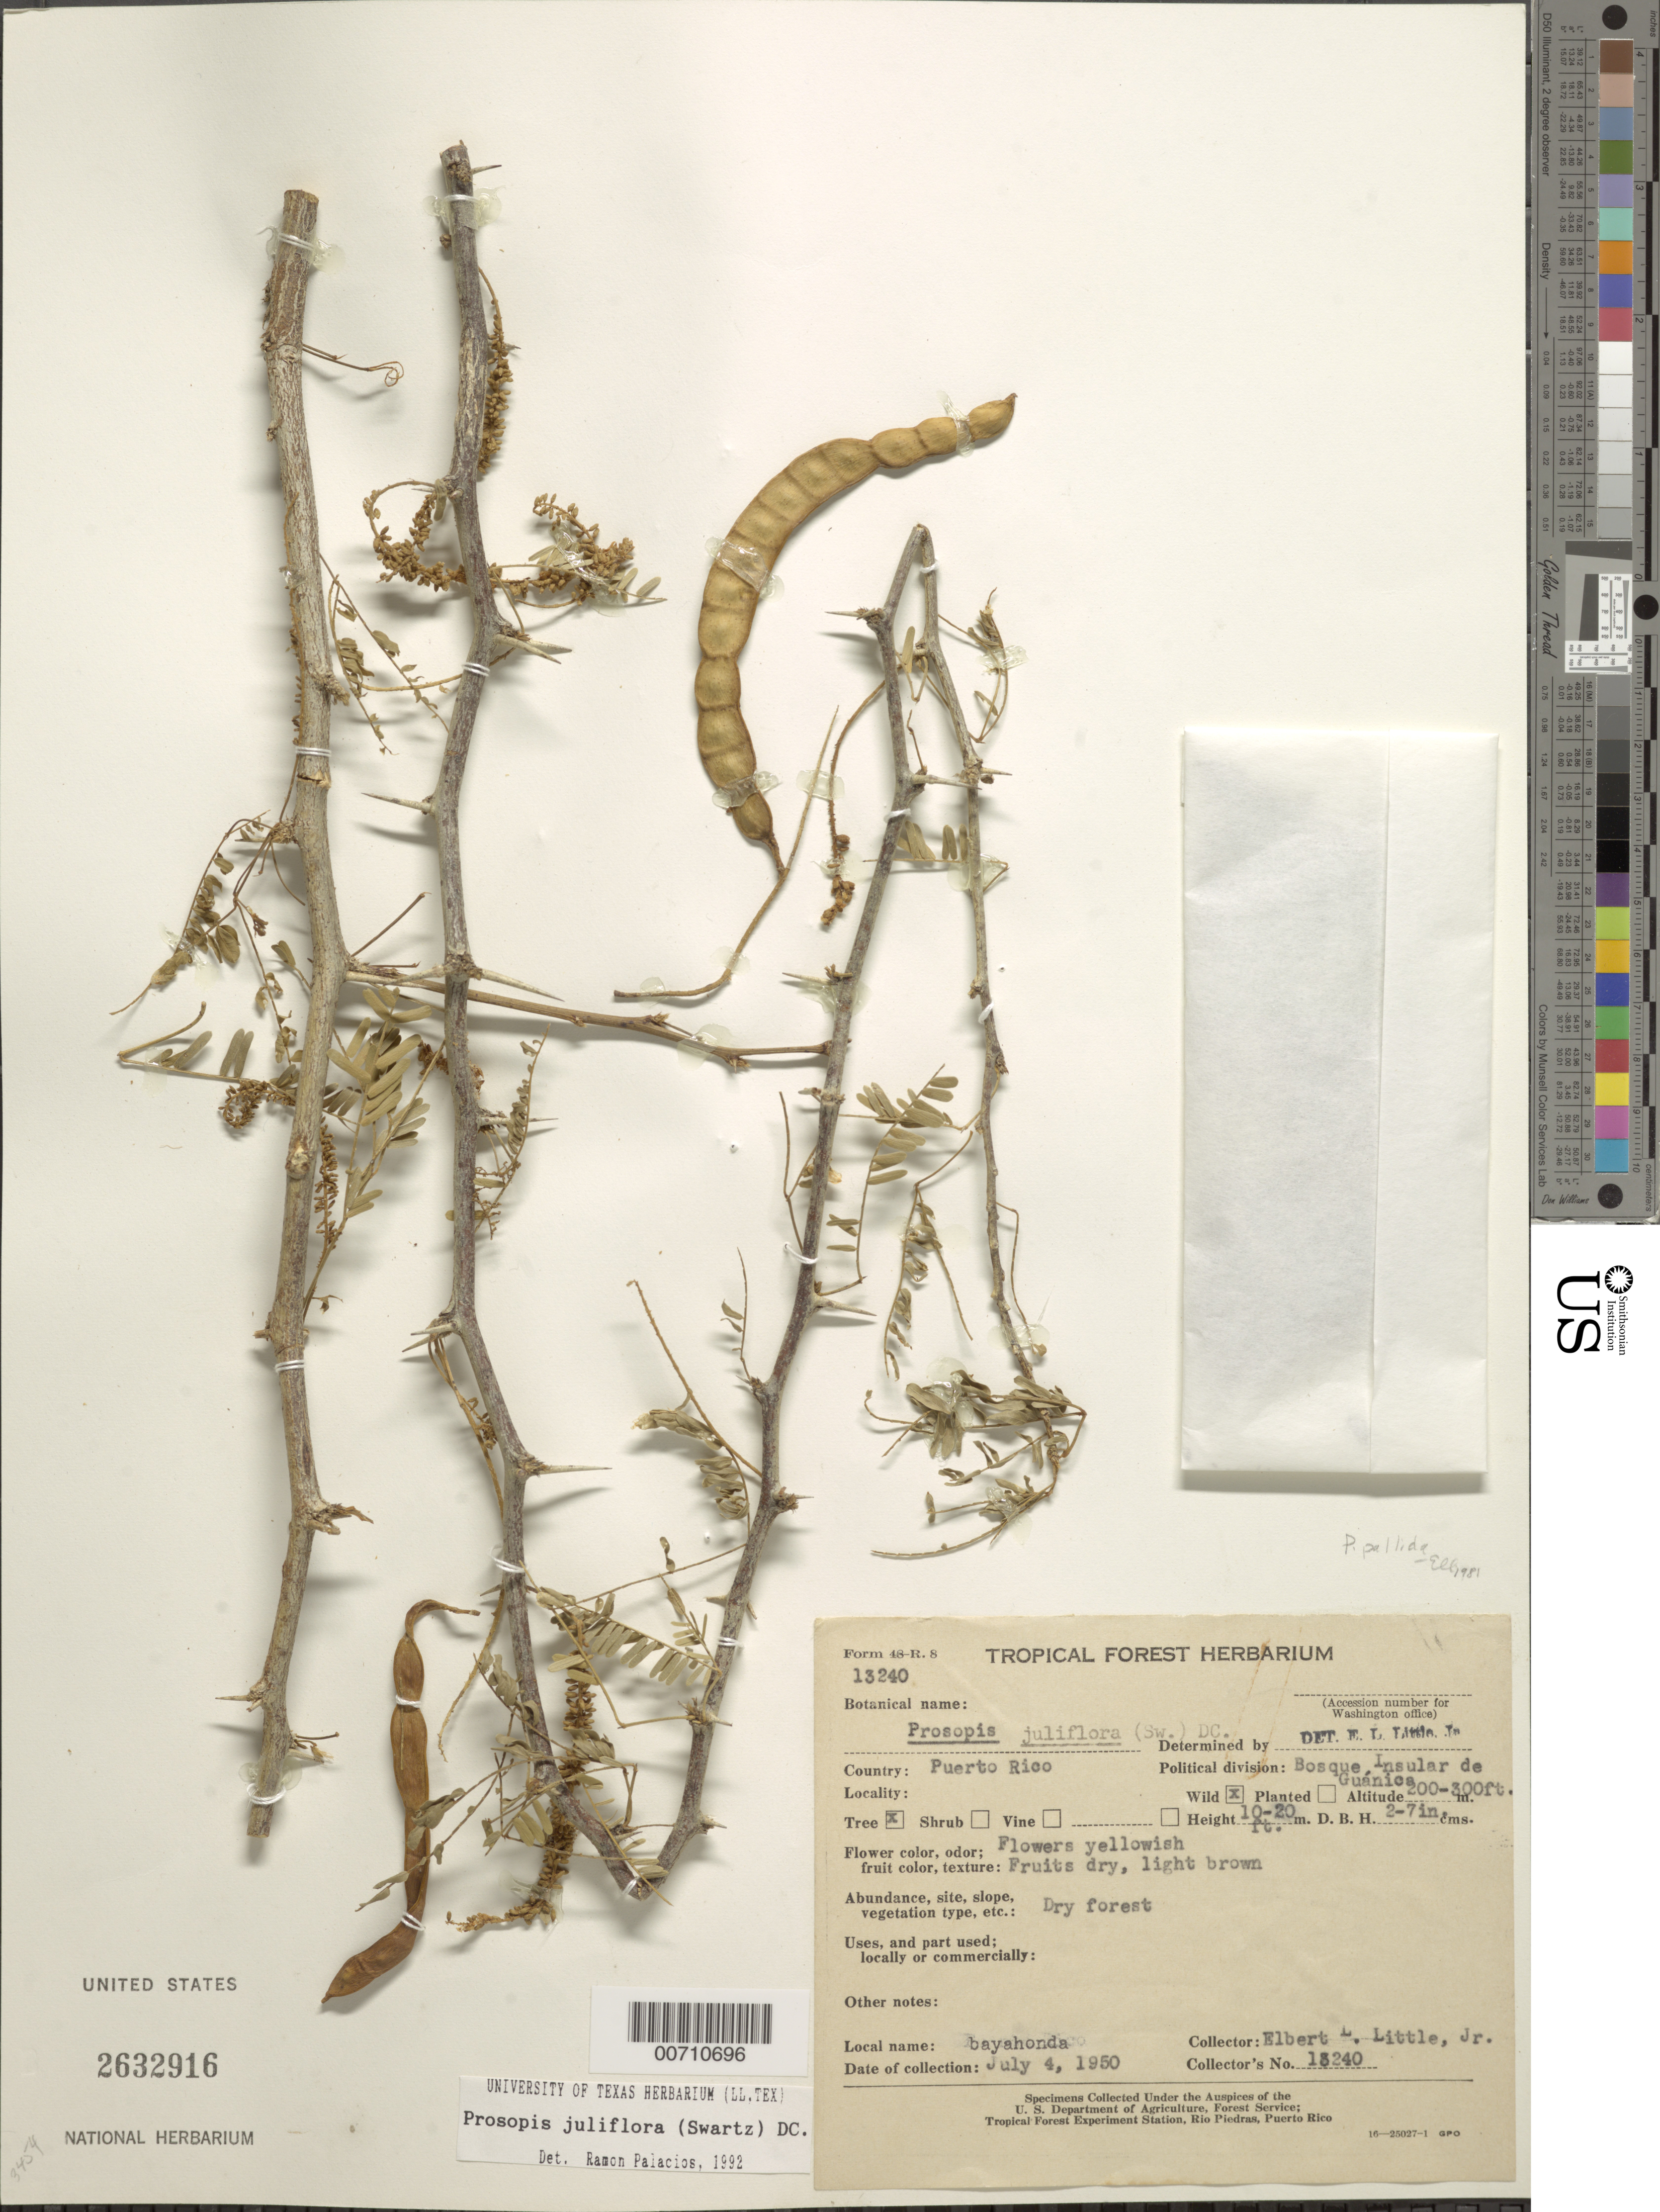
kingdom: Plantae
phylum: Tracheophyta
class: Magnoliopsida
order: Fabales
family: Fabaceae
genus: Neltuma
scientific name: Neltuma juliflora var. juliflora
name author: (Sw.) Raf.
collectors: E. L. Little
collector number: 13240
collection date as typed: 04 Jul 1950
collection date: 1950-07-04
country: Puerto Rico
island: Greater Antilles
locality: Bosque Insular de Guanica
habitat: Dry forest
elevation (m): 61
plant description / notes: Common name: bayahonda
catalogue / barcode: US 2632916